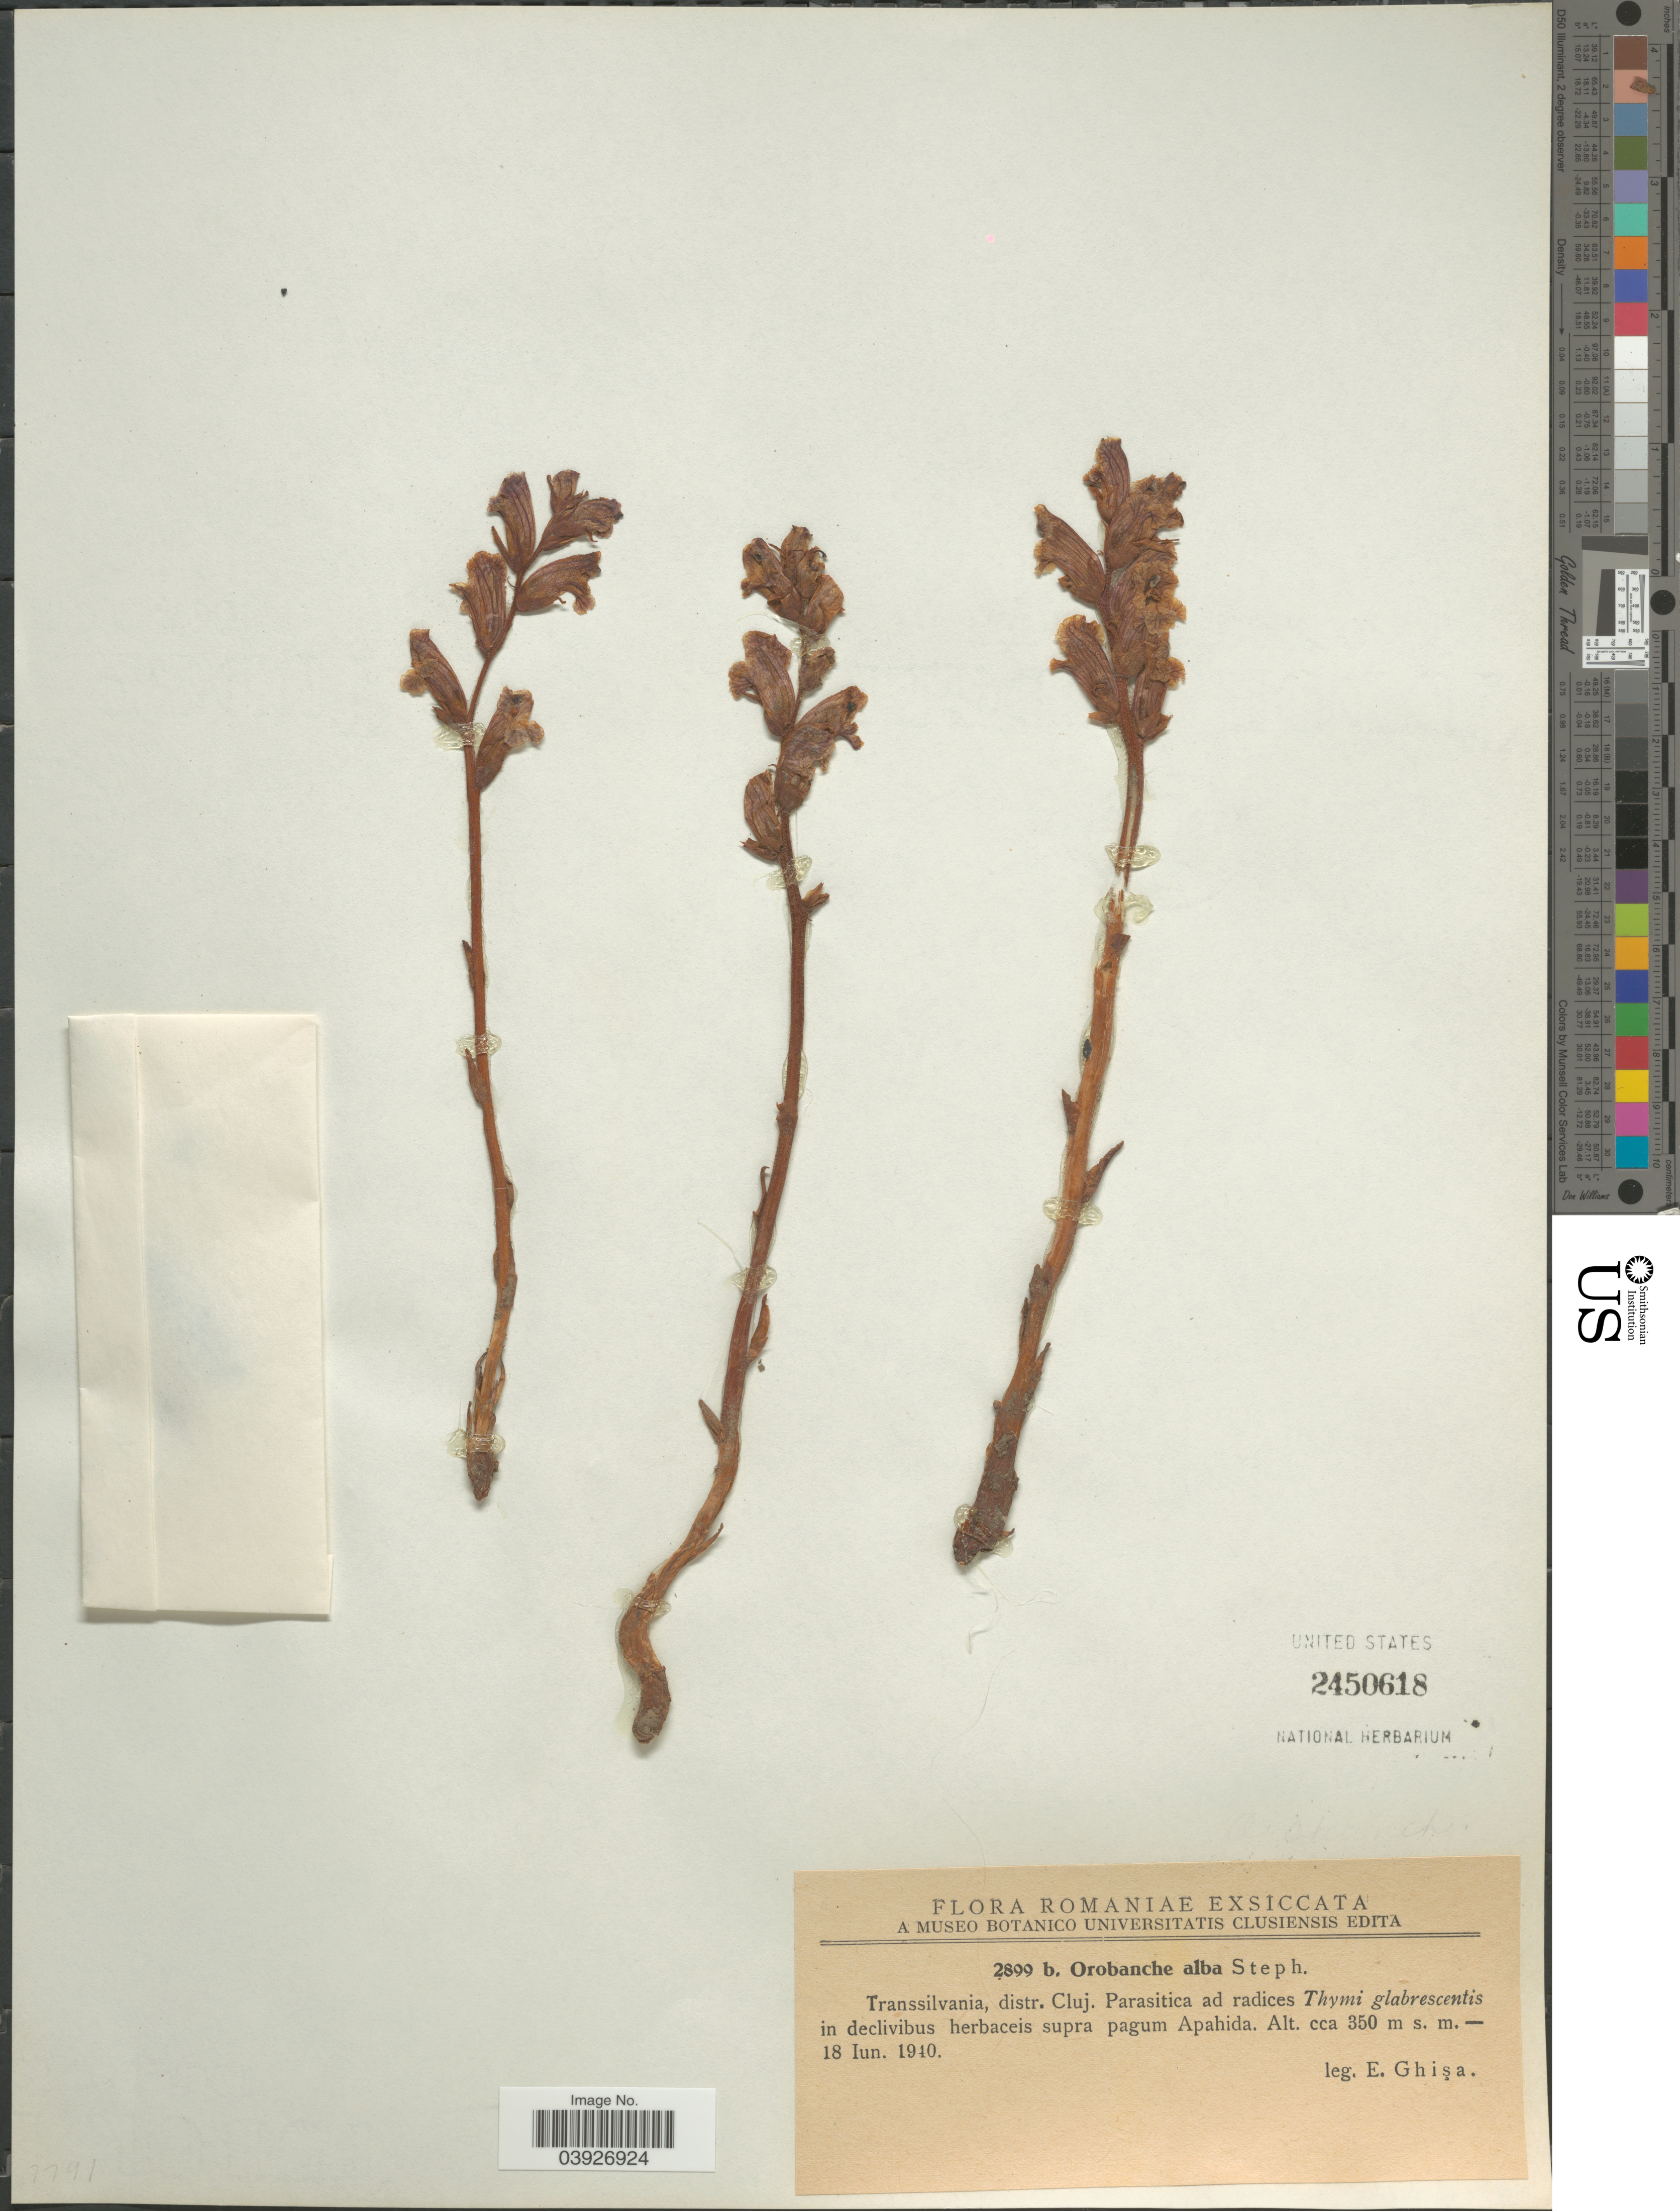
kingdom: Plantae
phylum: Tracheophyta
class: Magnoliopsida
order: Lamiales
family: Orobanchaceae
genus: Orobanche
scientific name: Orobanche alba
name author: Stephan ex Willd.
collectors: E. Ghisa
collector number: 2899b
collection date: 1940-06-18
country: Romania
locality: Transsilvania, distr. Cluj. Parasitica ad radices Thymi glabrescentis in declivibus herbaceis supra pagum Apahida.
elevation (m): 350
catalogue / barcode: US 2450618